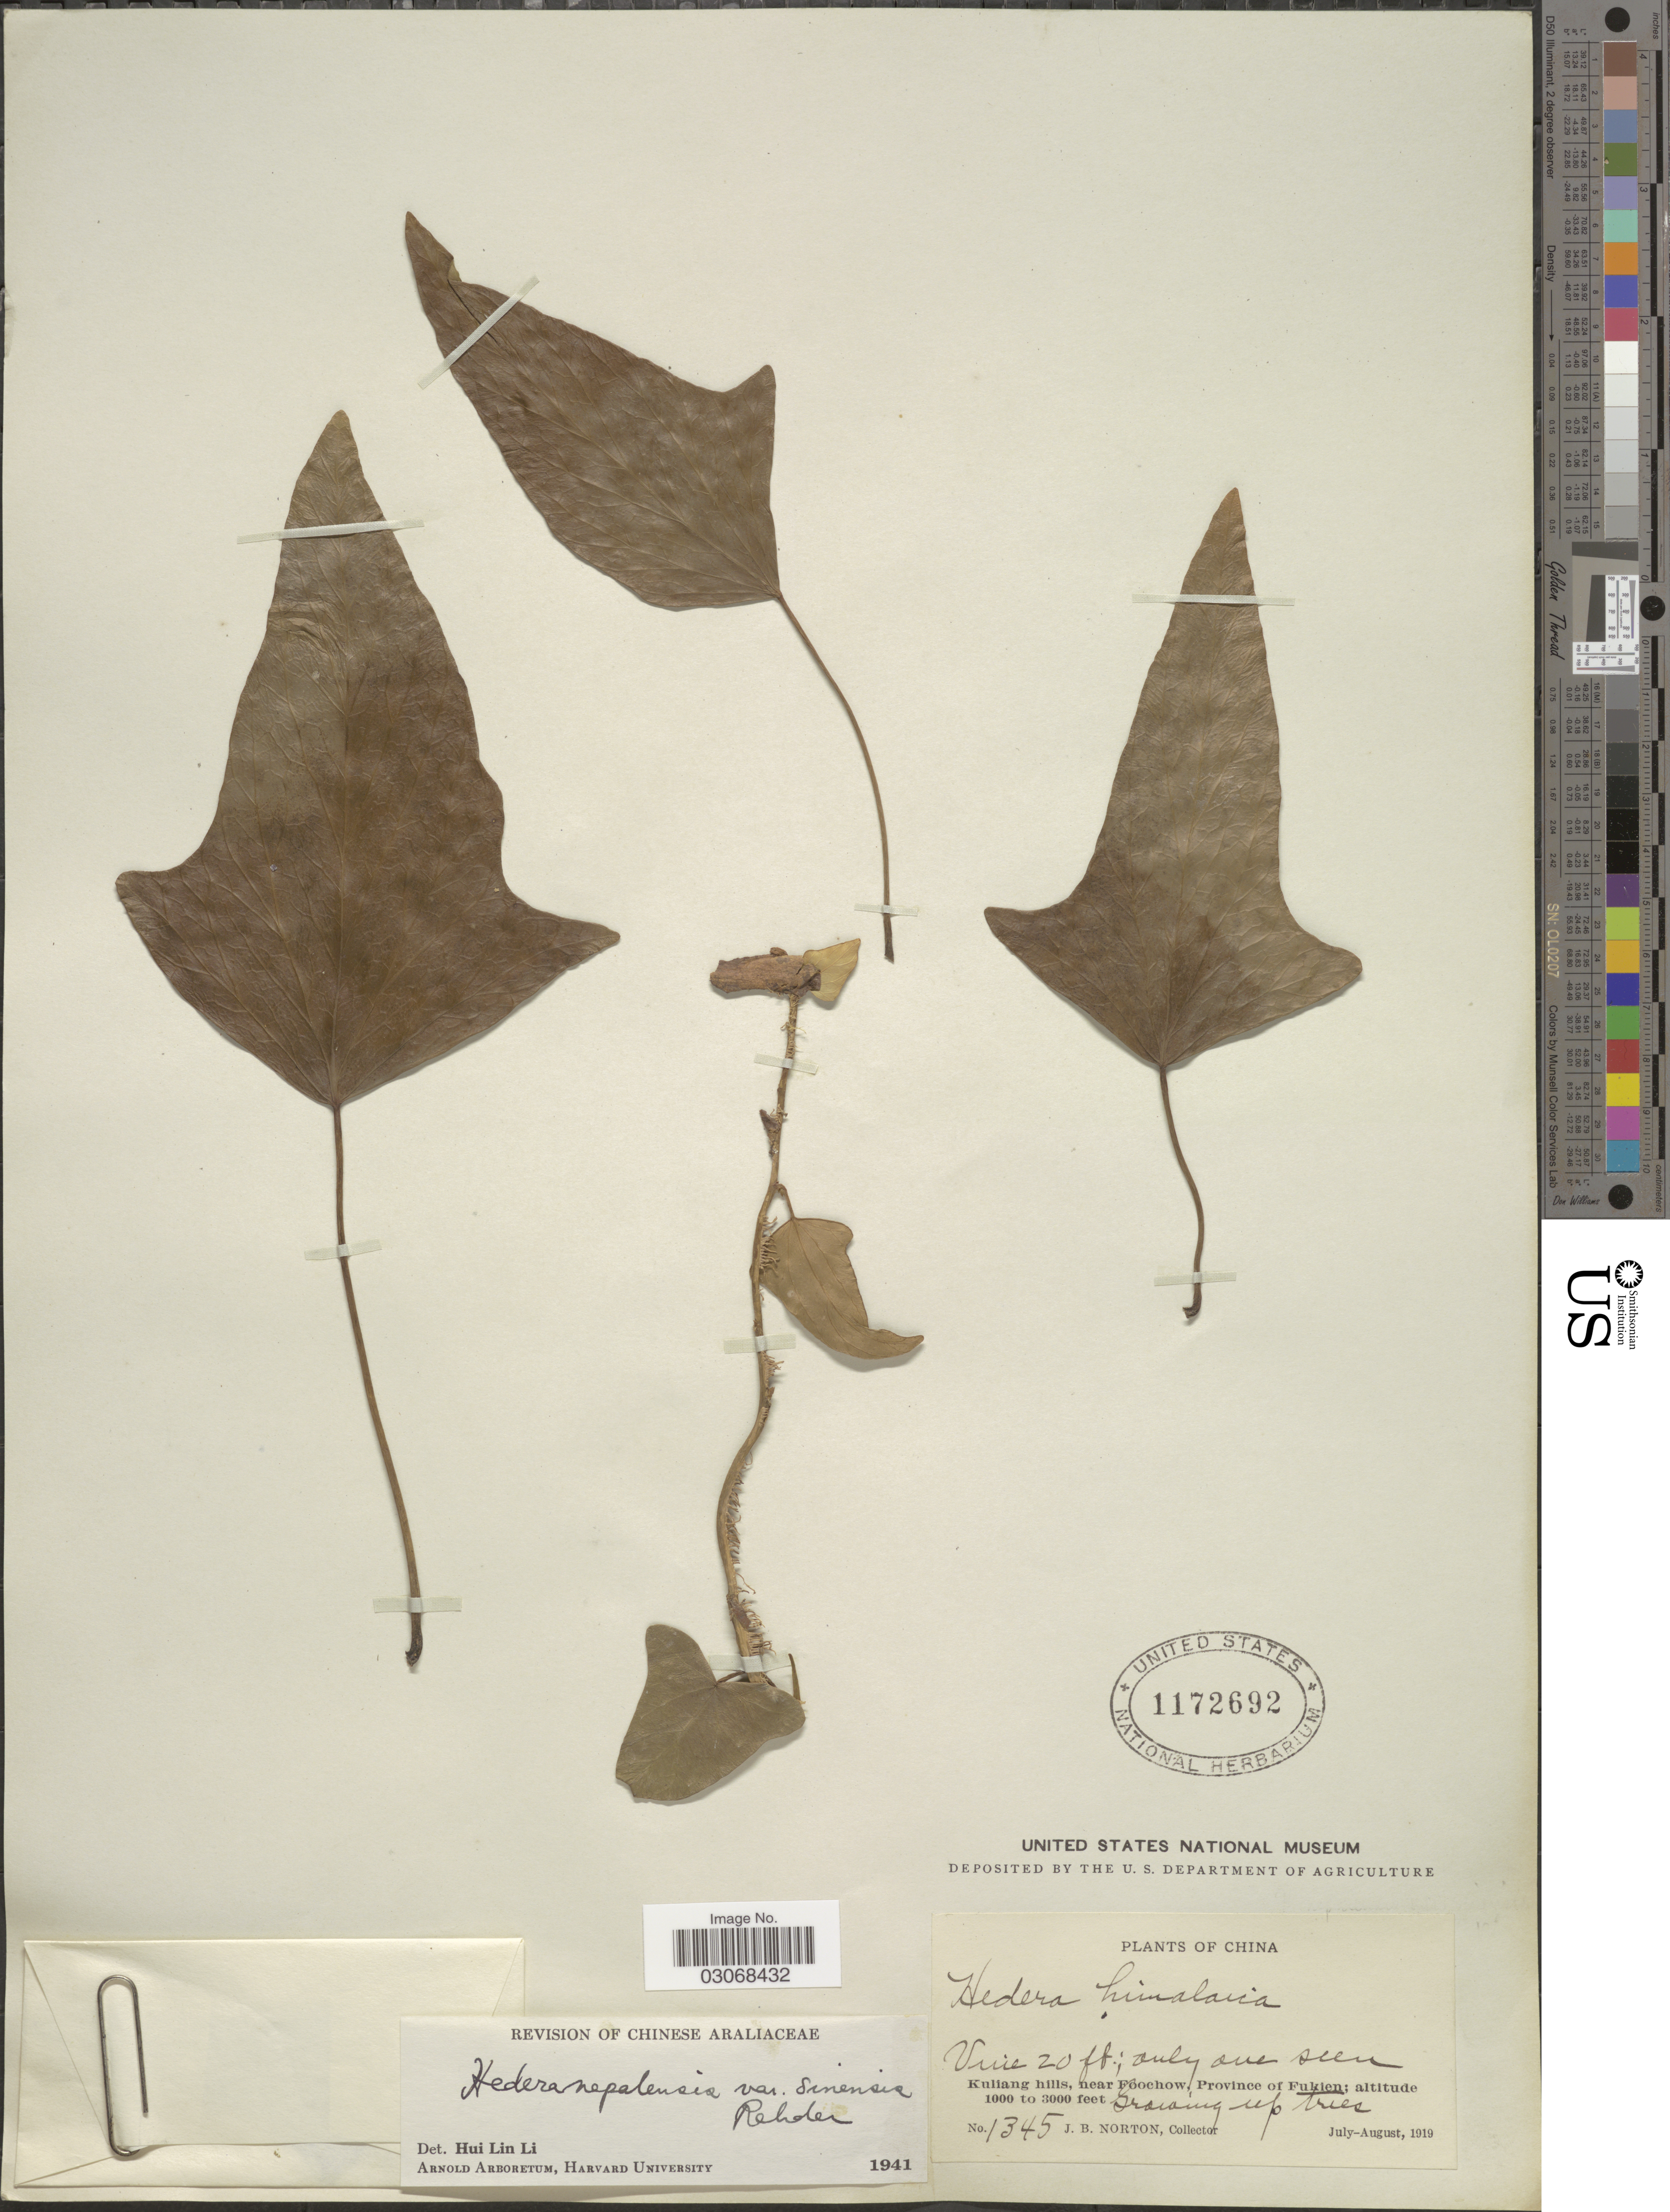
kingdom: Plantae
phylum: Tracheophyta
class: Magnoliopsida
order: Apiales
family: Araliaceae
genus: Hedera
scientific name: Hedera nepalensis var. sinensis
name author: (Tobler) Rehder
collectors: J. B. Norton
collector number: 1345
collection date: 1919-07/1919-08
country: China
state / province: Fujian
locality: Kuliang hills, near Foochow, Province of Fukien.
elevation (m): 305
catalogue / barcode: US 1172692